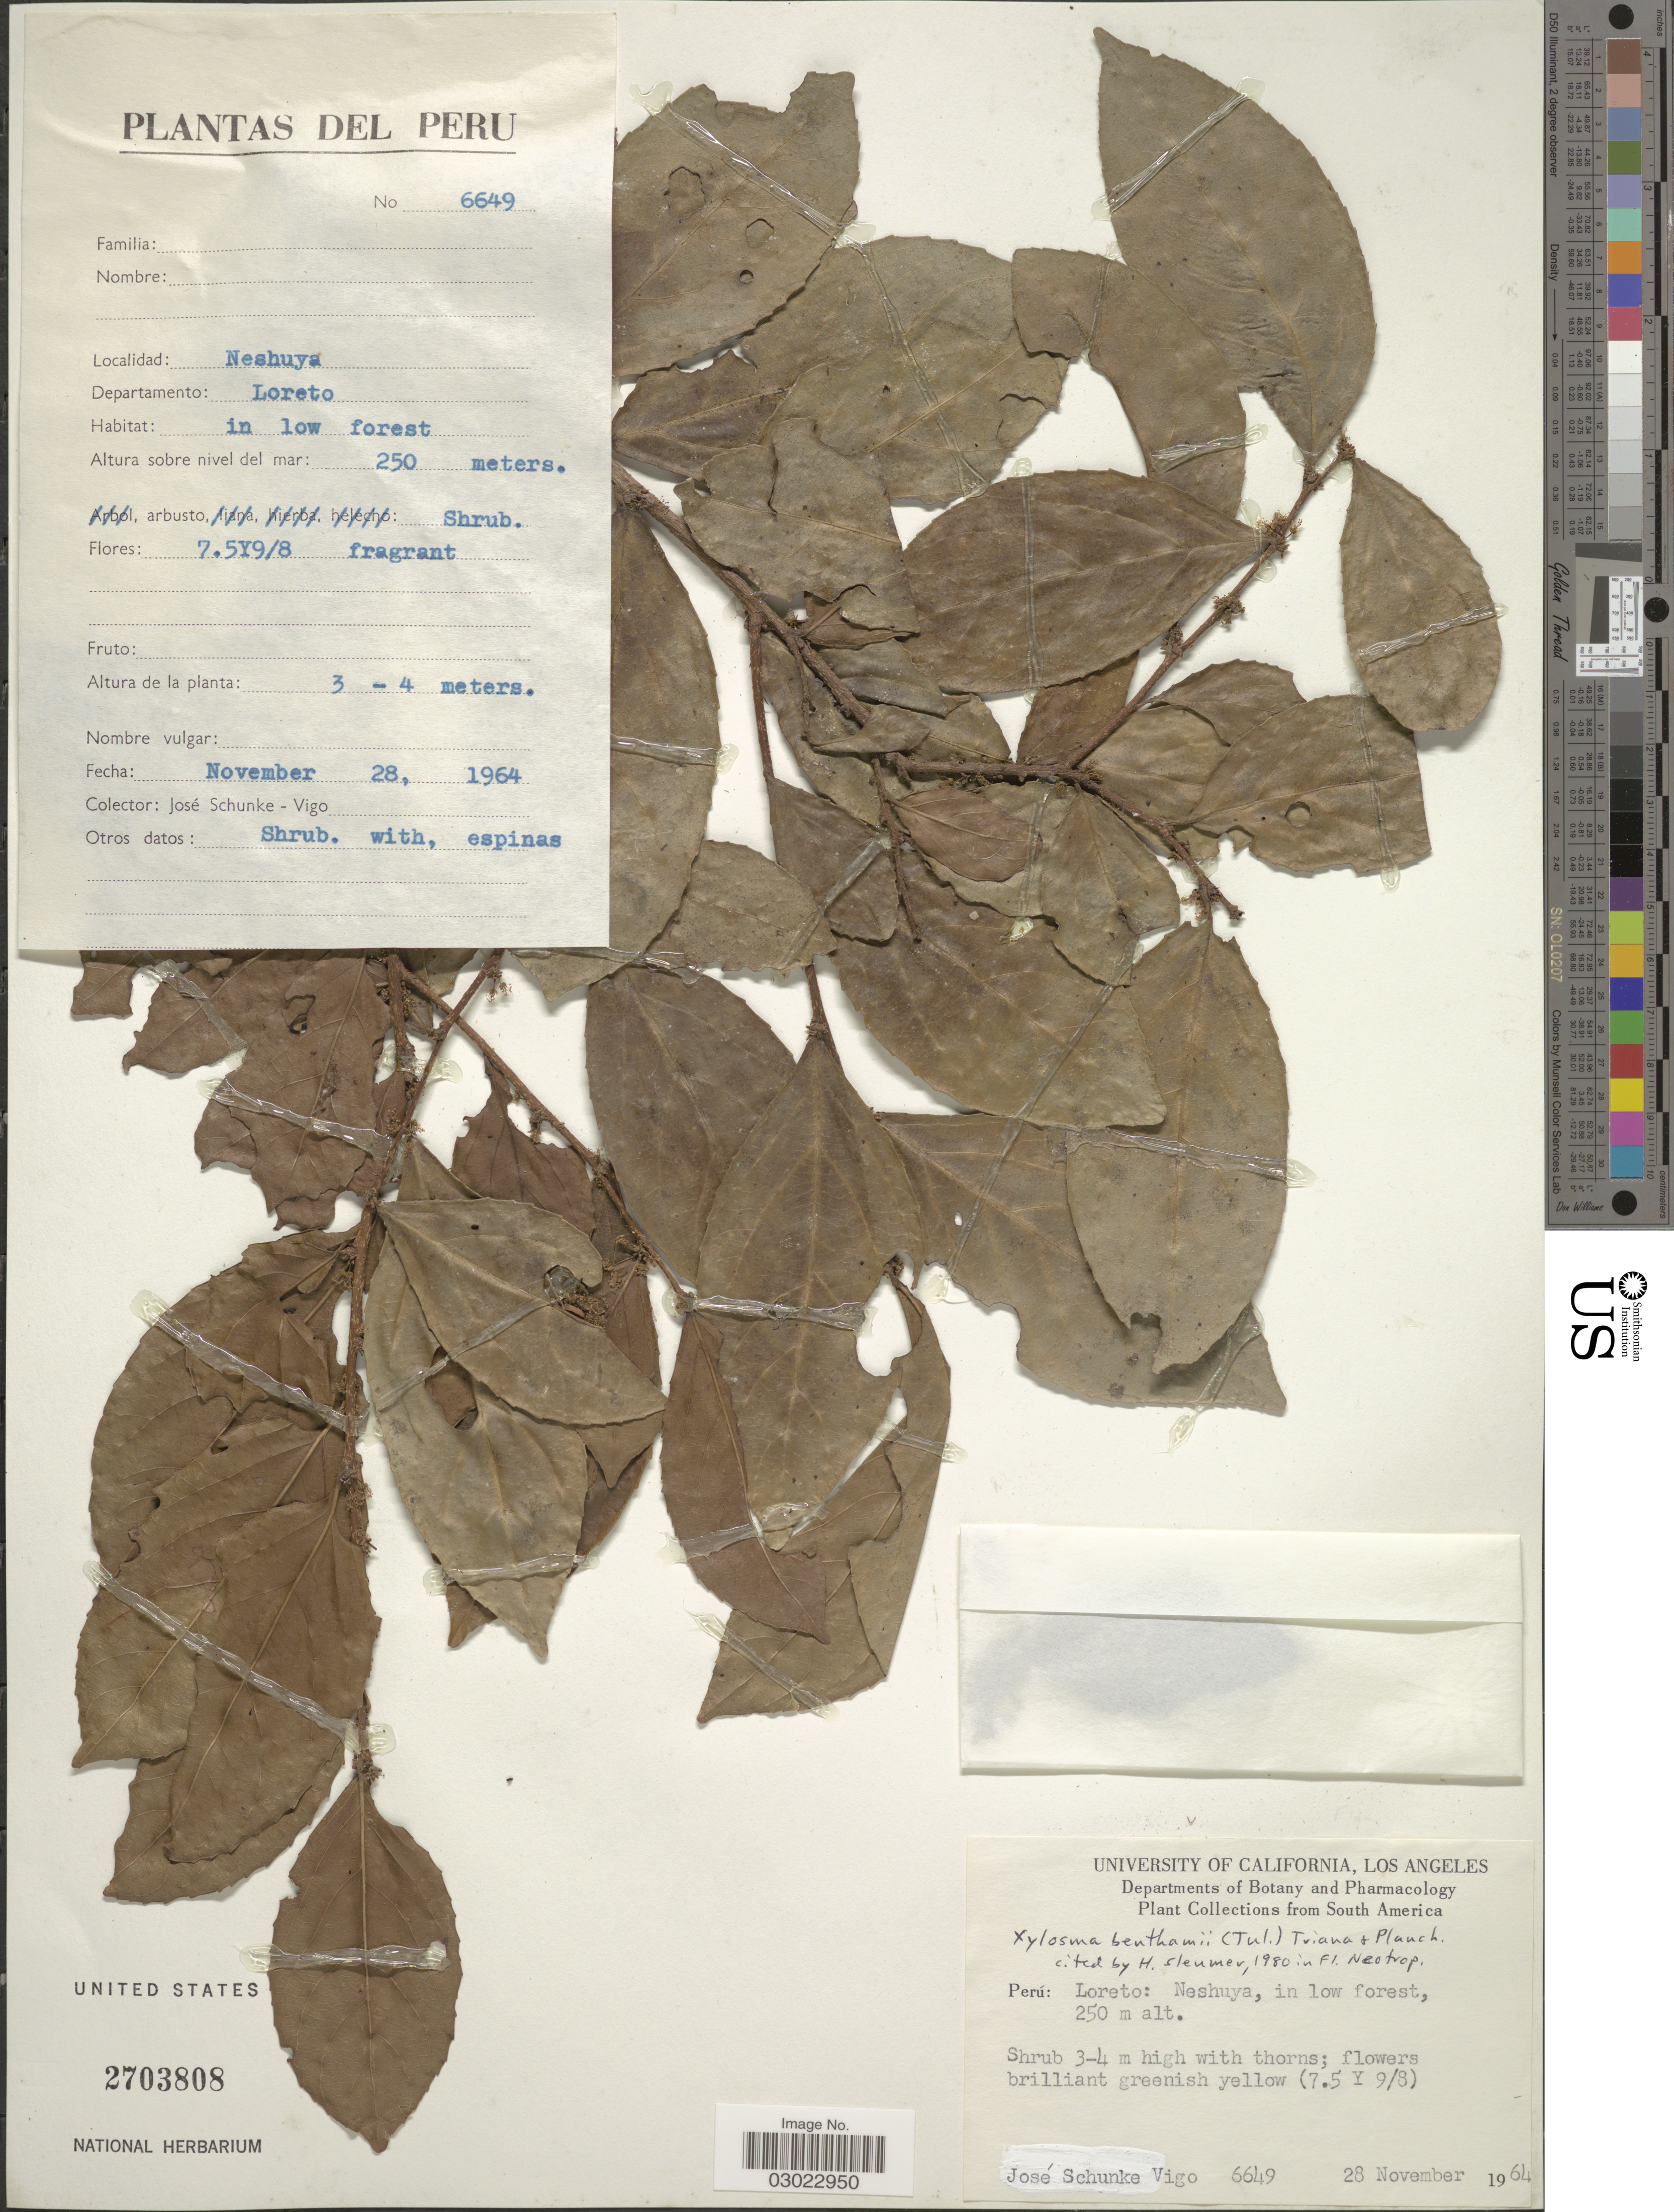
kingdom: Plantae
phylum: Tracheophyta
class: Magnoliopsida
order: Malpighiales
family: Salicaceae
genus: Xylosma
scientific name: Xylosma benthamii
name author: (Tul.) Triana & Planch.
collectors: J. Schunke Vigo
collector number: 6649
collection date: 1964-11-28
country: Peru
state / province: Loreto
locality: Neshuya. Departamento: Loreto.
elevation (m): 250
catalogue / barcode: US 2703808